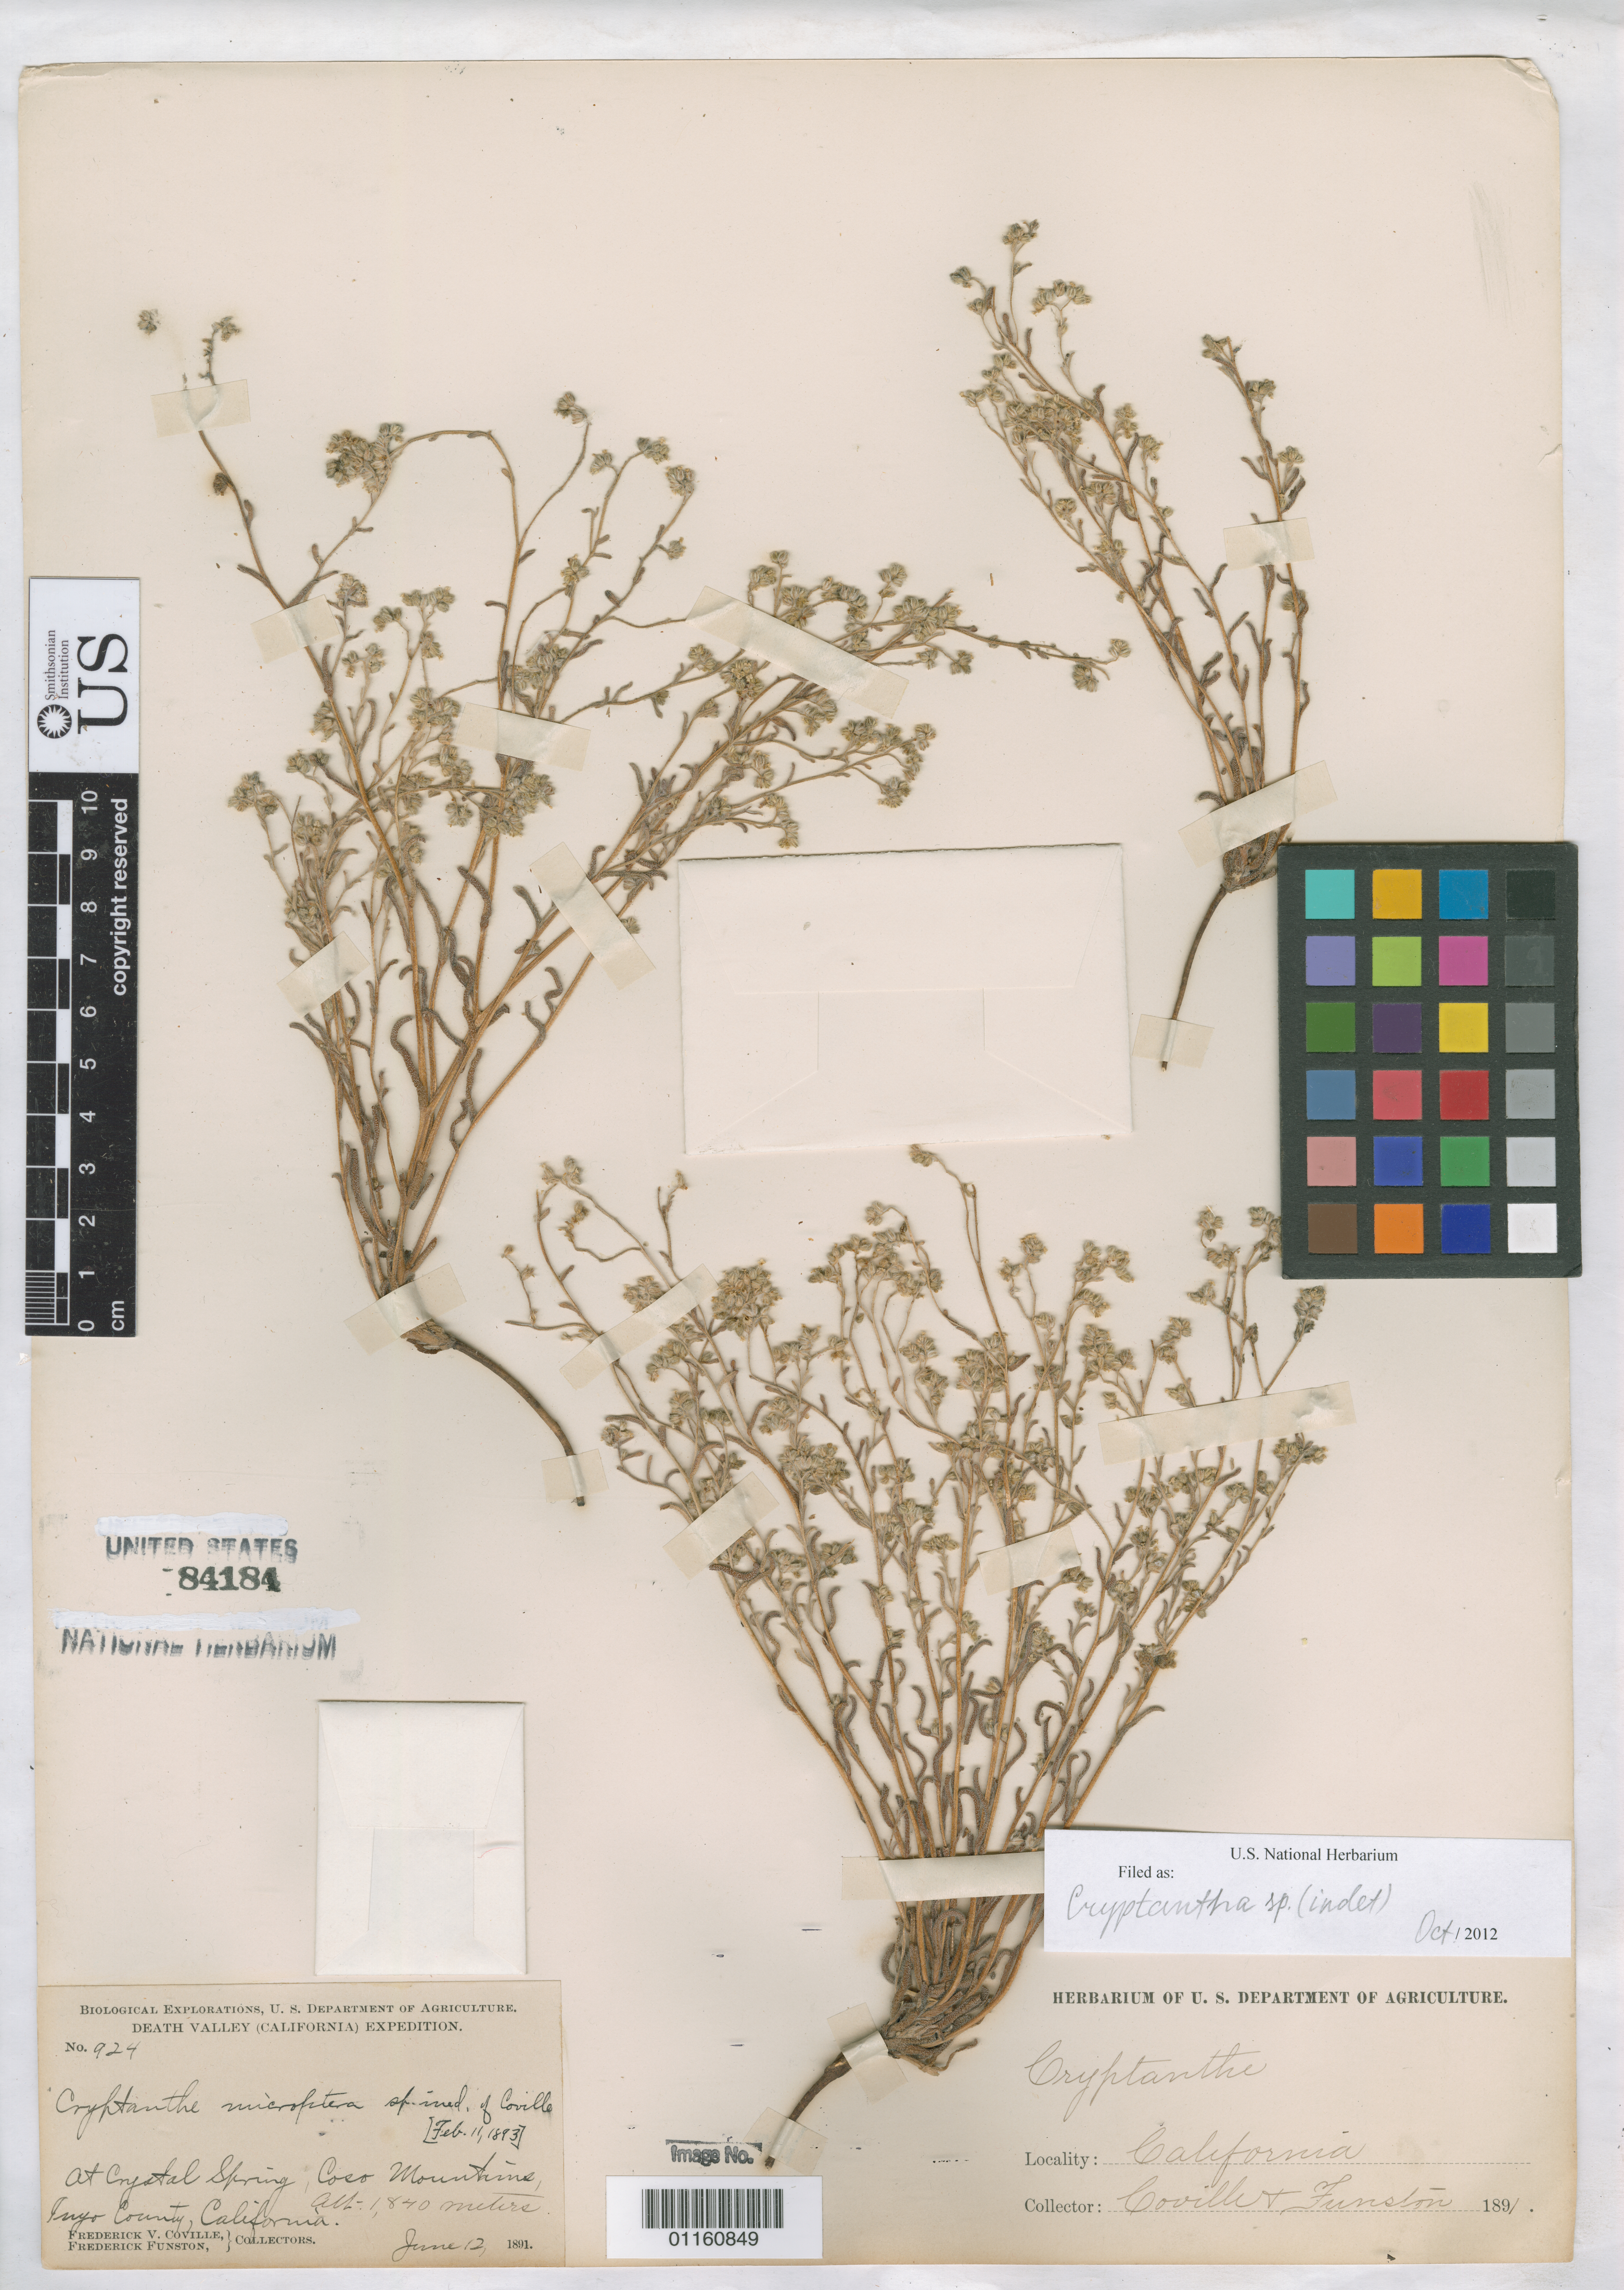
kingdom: Plantae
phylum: Tracheophyta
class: Magnoliopsida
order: Boraginales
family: Boraginaceae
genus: Cryptantha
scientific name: Cryptantha sp.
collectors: F. V. Coville & F. Funston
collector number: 924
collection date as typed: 12 Jun 1891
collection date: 1891-06-12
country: United States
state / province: California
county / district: Inyo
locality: at Crystal Spring, Coso Mountains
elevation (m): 1840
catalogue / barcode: US 84184